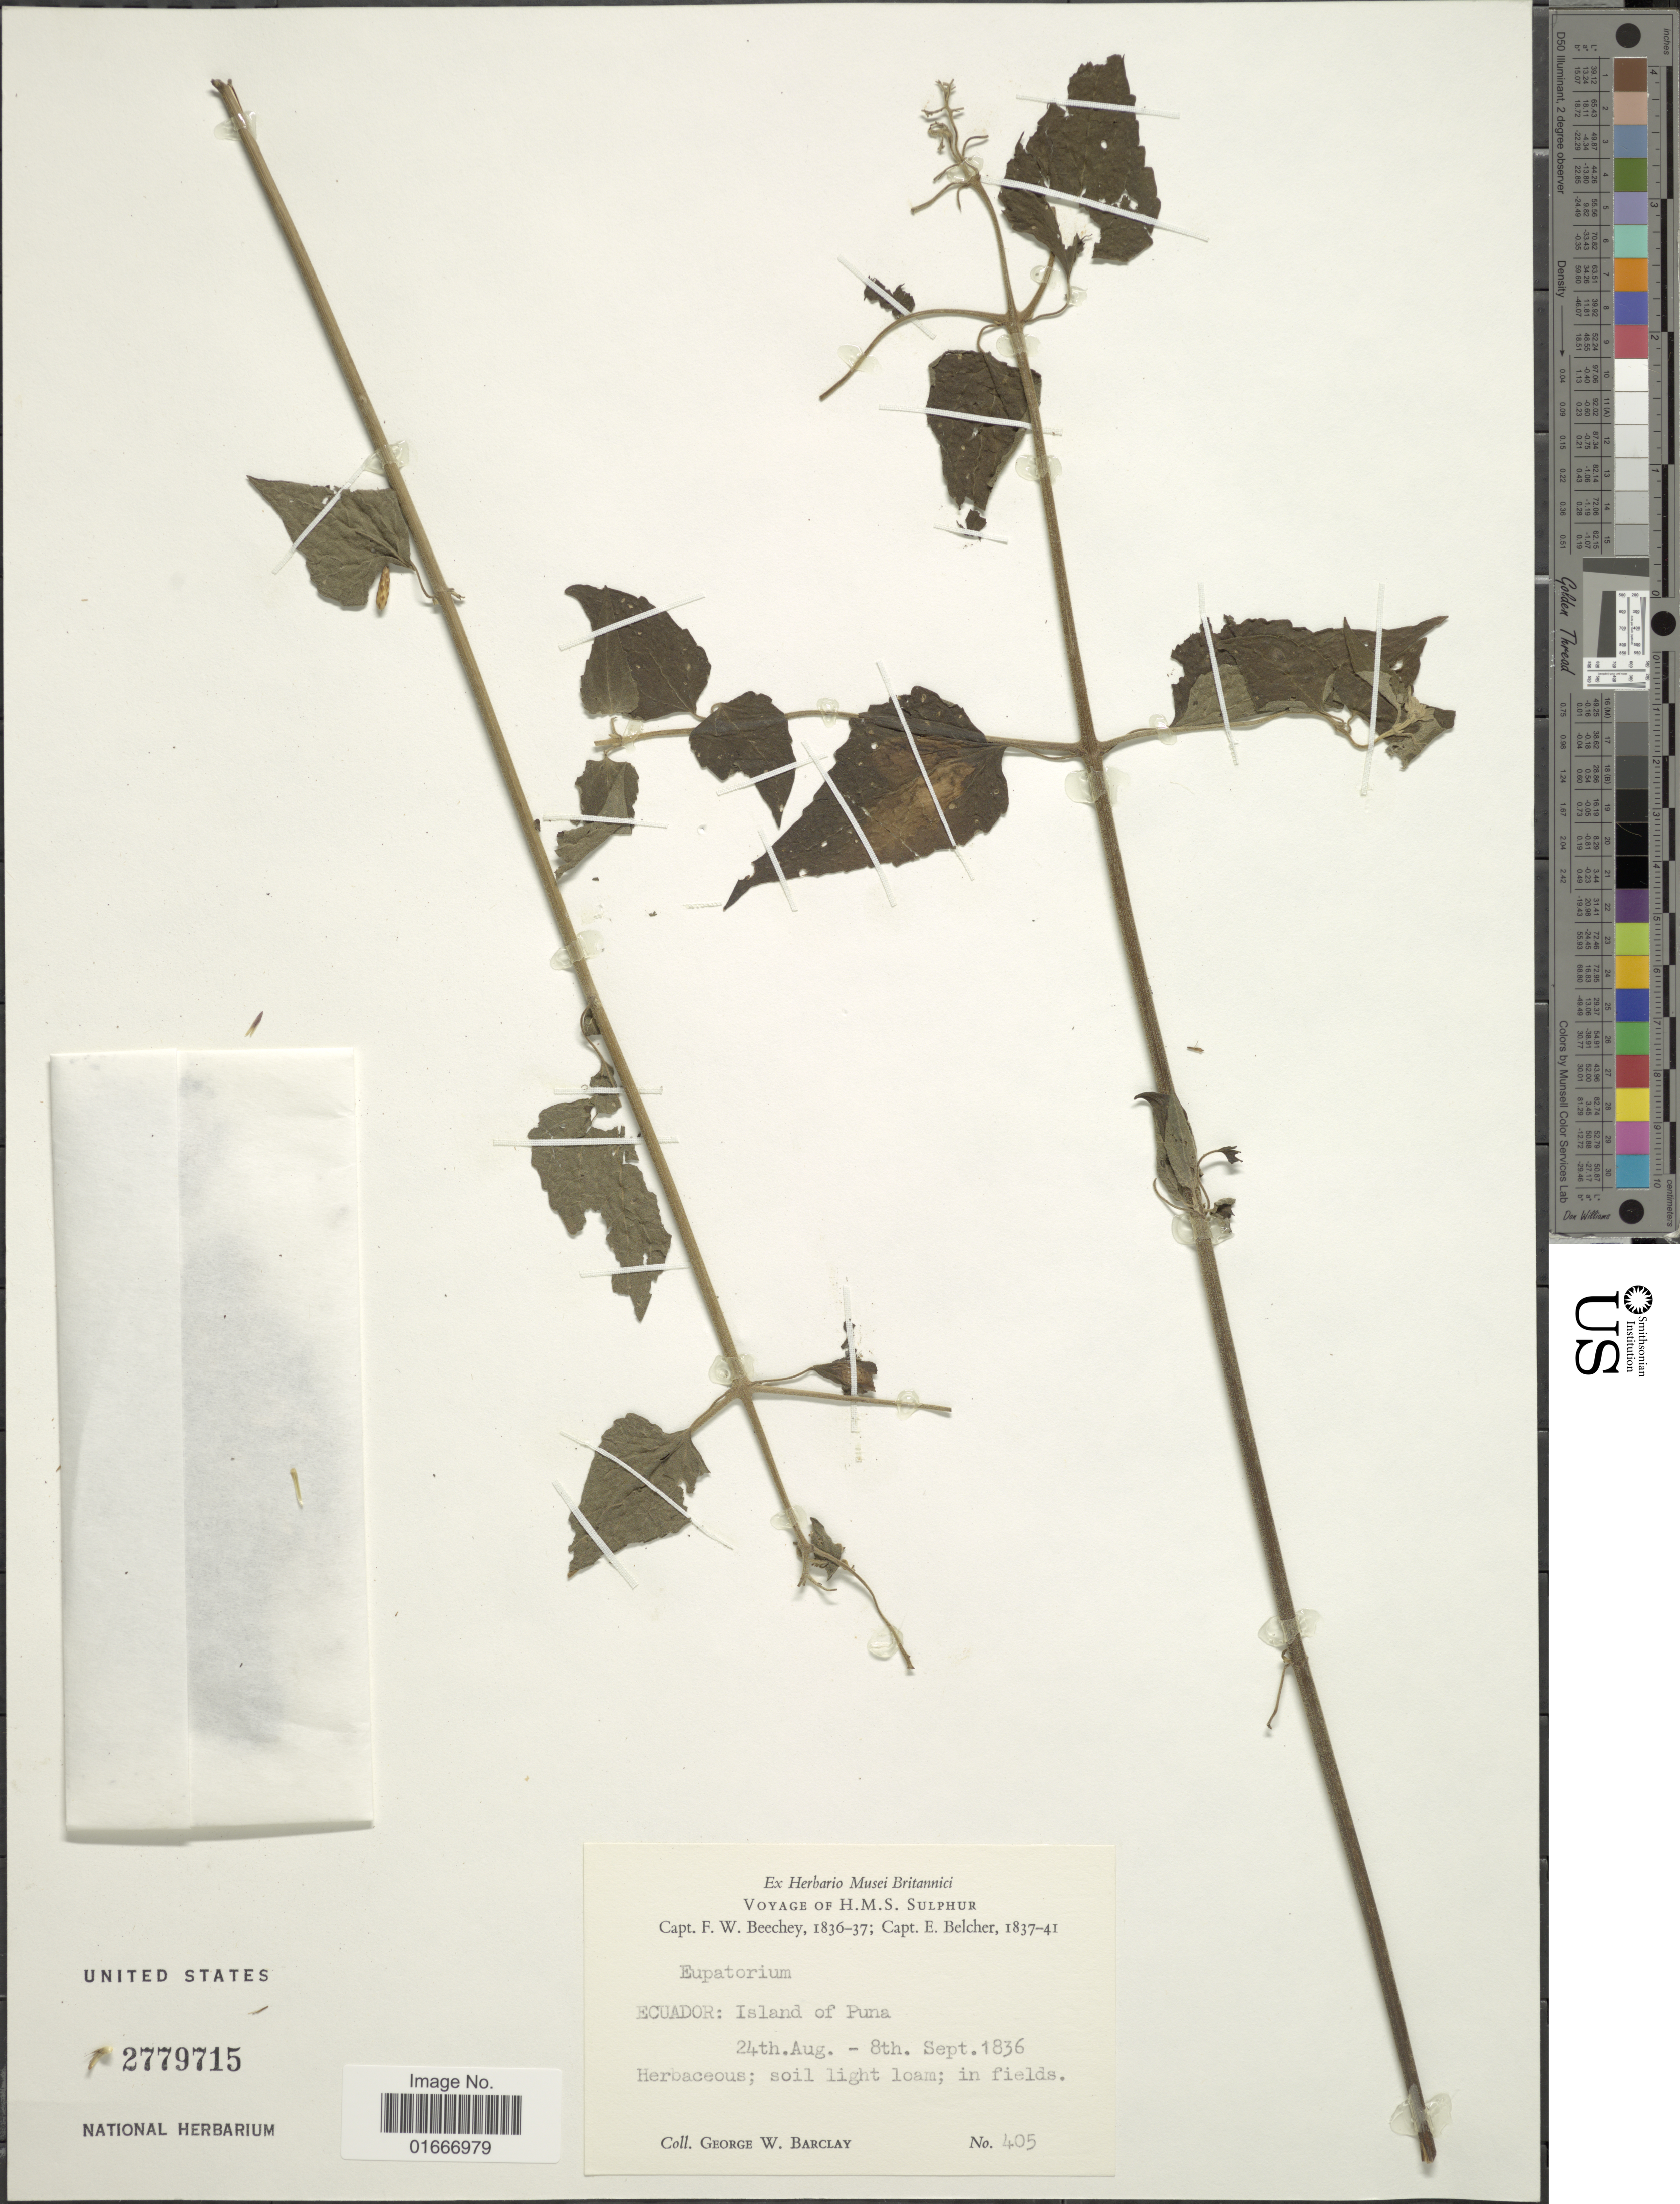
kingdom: Plantae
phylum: Tracheophyta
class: Magnoliopsida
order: Asterales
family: Asteraceae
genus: Chromolaena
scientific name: Chromolaena odorata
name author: (L.) R.M. King & H. Rob.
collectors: G. W. Barclay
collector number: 405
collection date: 1836-08-24/1836-09-08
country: Ecuador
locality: Island of Puna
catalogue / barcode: US 2779715